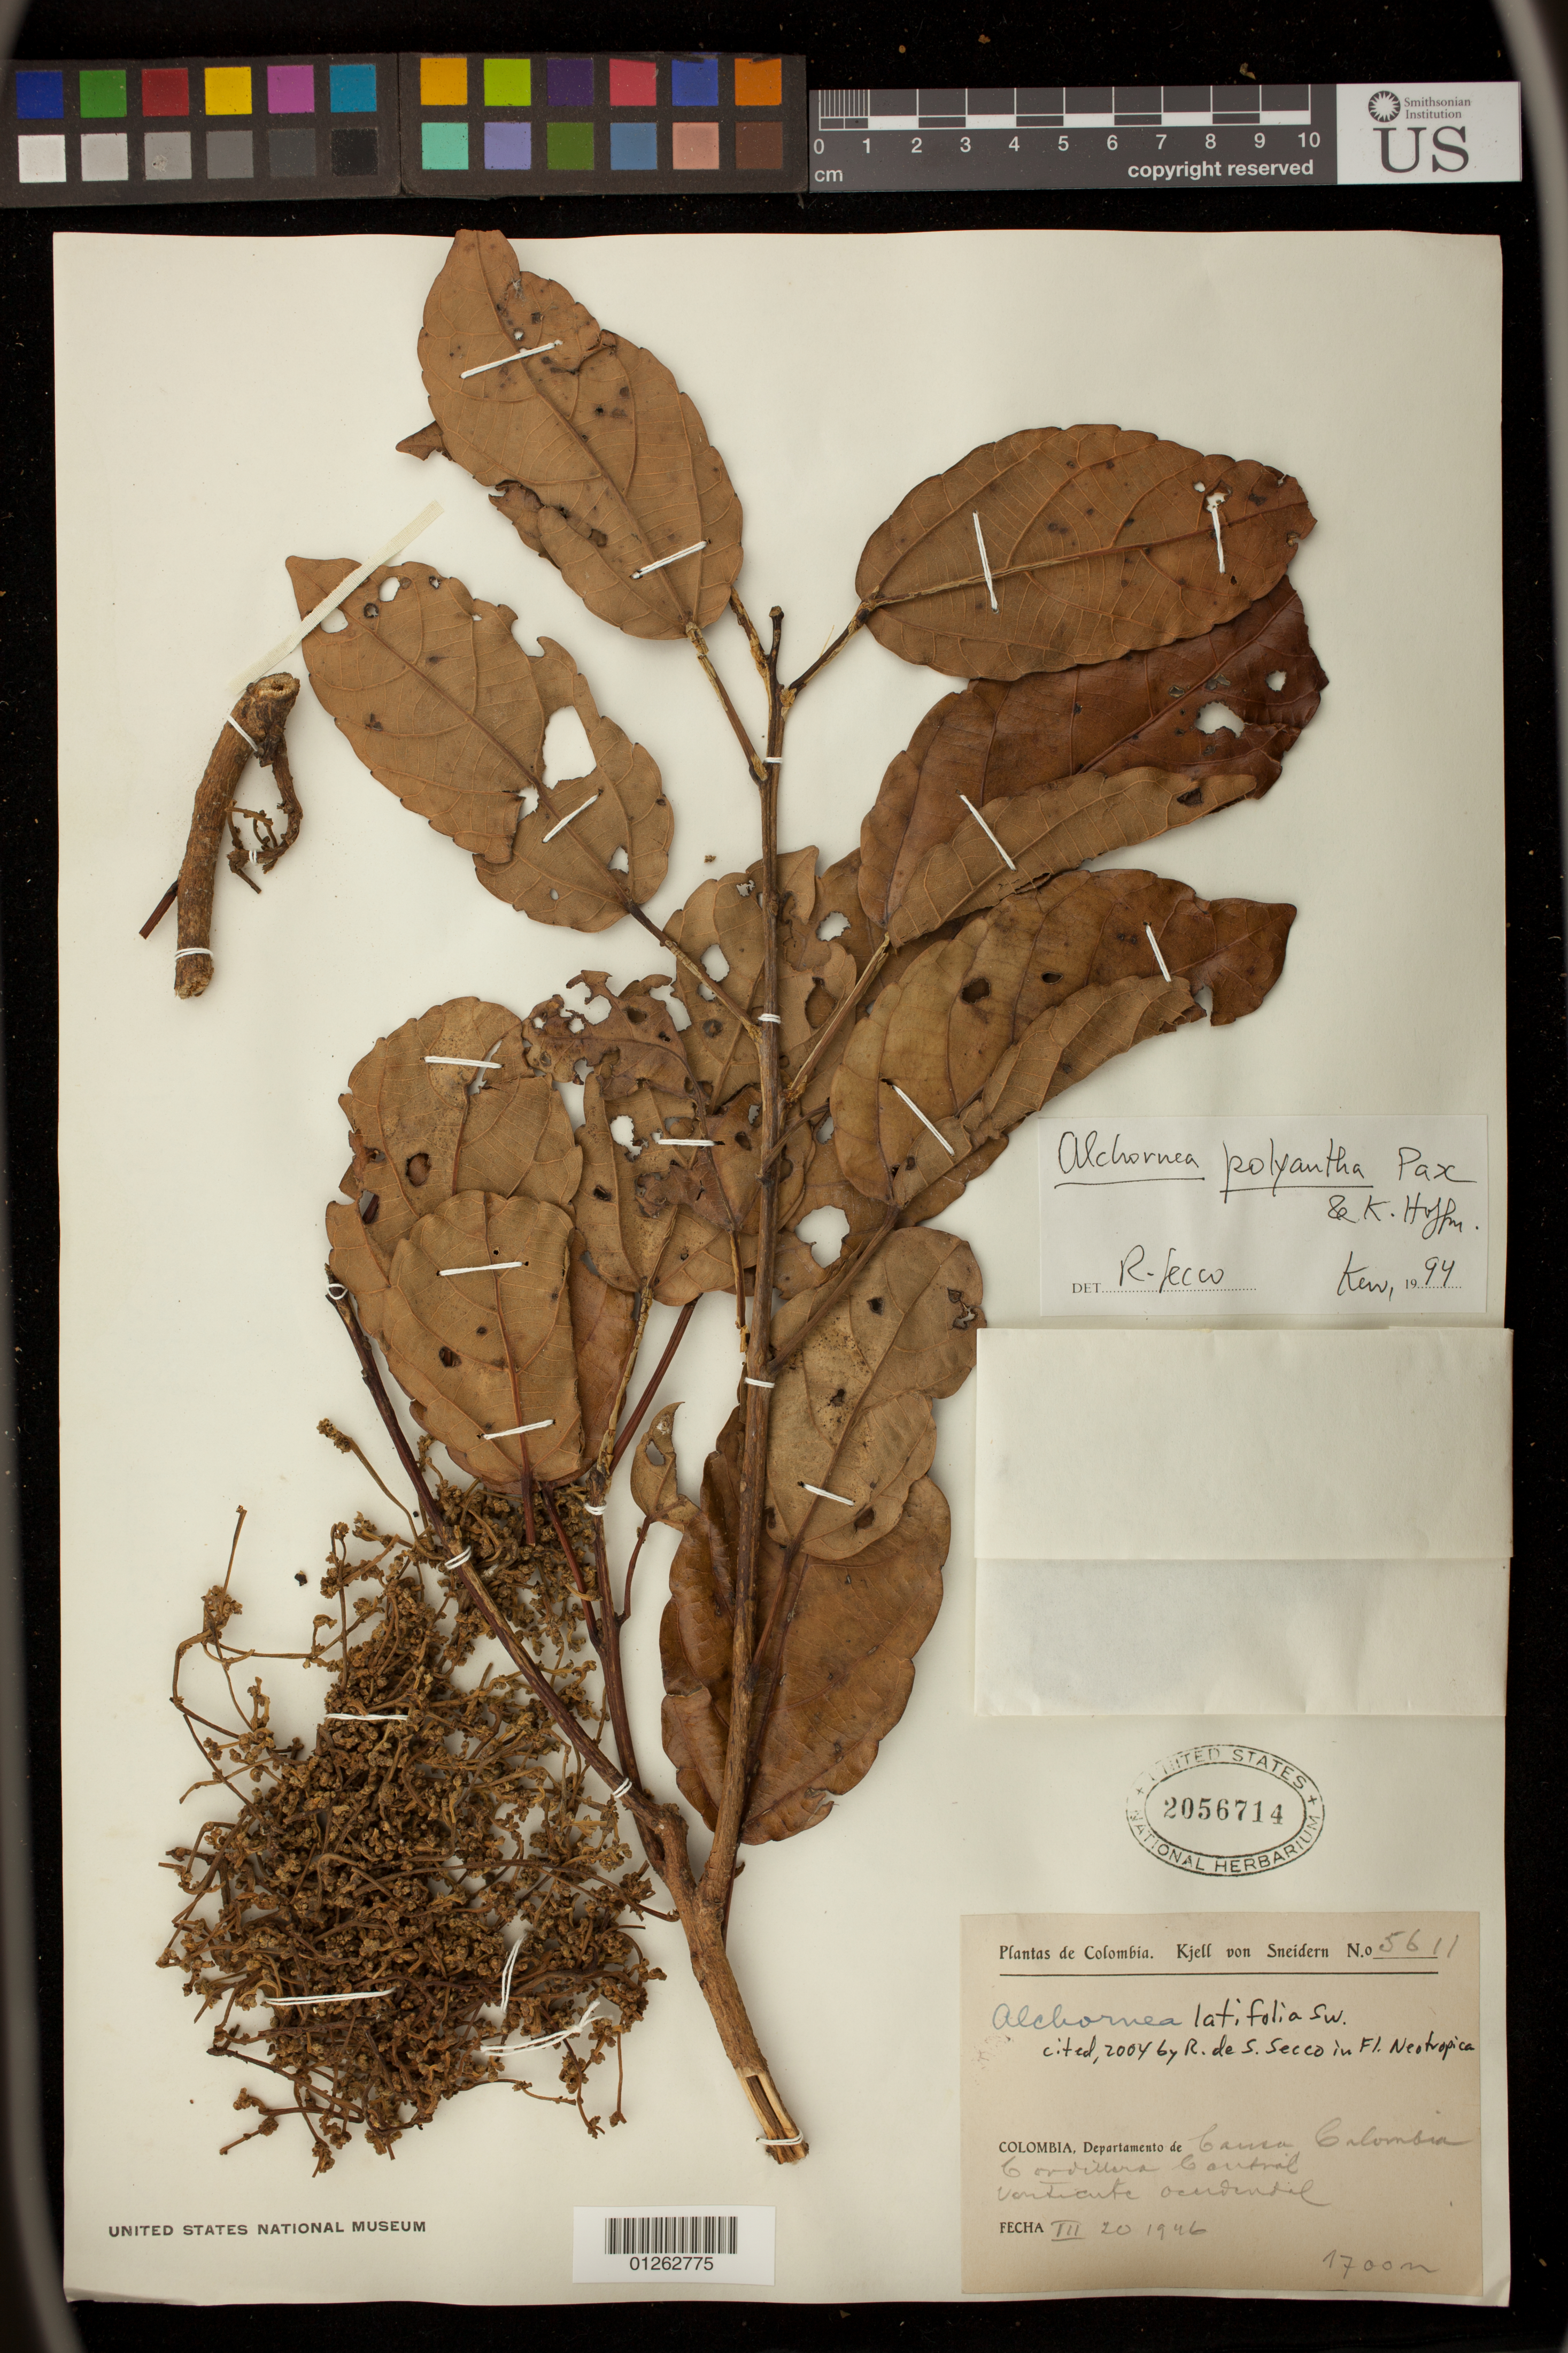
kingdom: Plantae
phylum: Tracheophyta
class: Magnoliopsida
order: Malpighiales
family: Euphorbiaceae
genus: Alchornea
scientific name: Alchornea latifolia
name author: Sw.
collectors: K. von Sneidern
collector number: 5611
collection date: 1946-03-20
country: Colombia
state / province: Cauca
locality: Condillara Coutril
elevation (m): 1700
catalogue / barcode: US 2056714